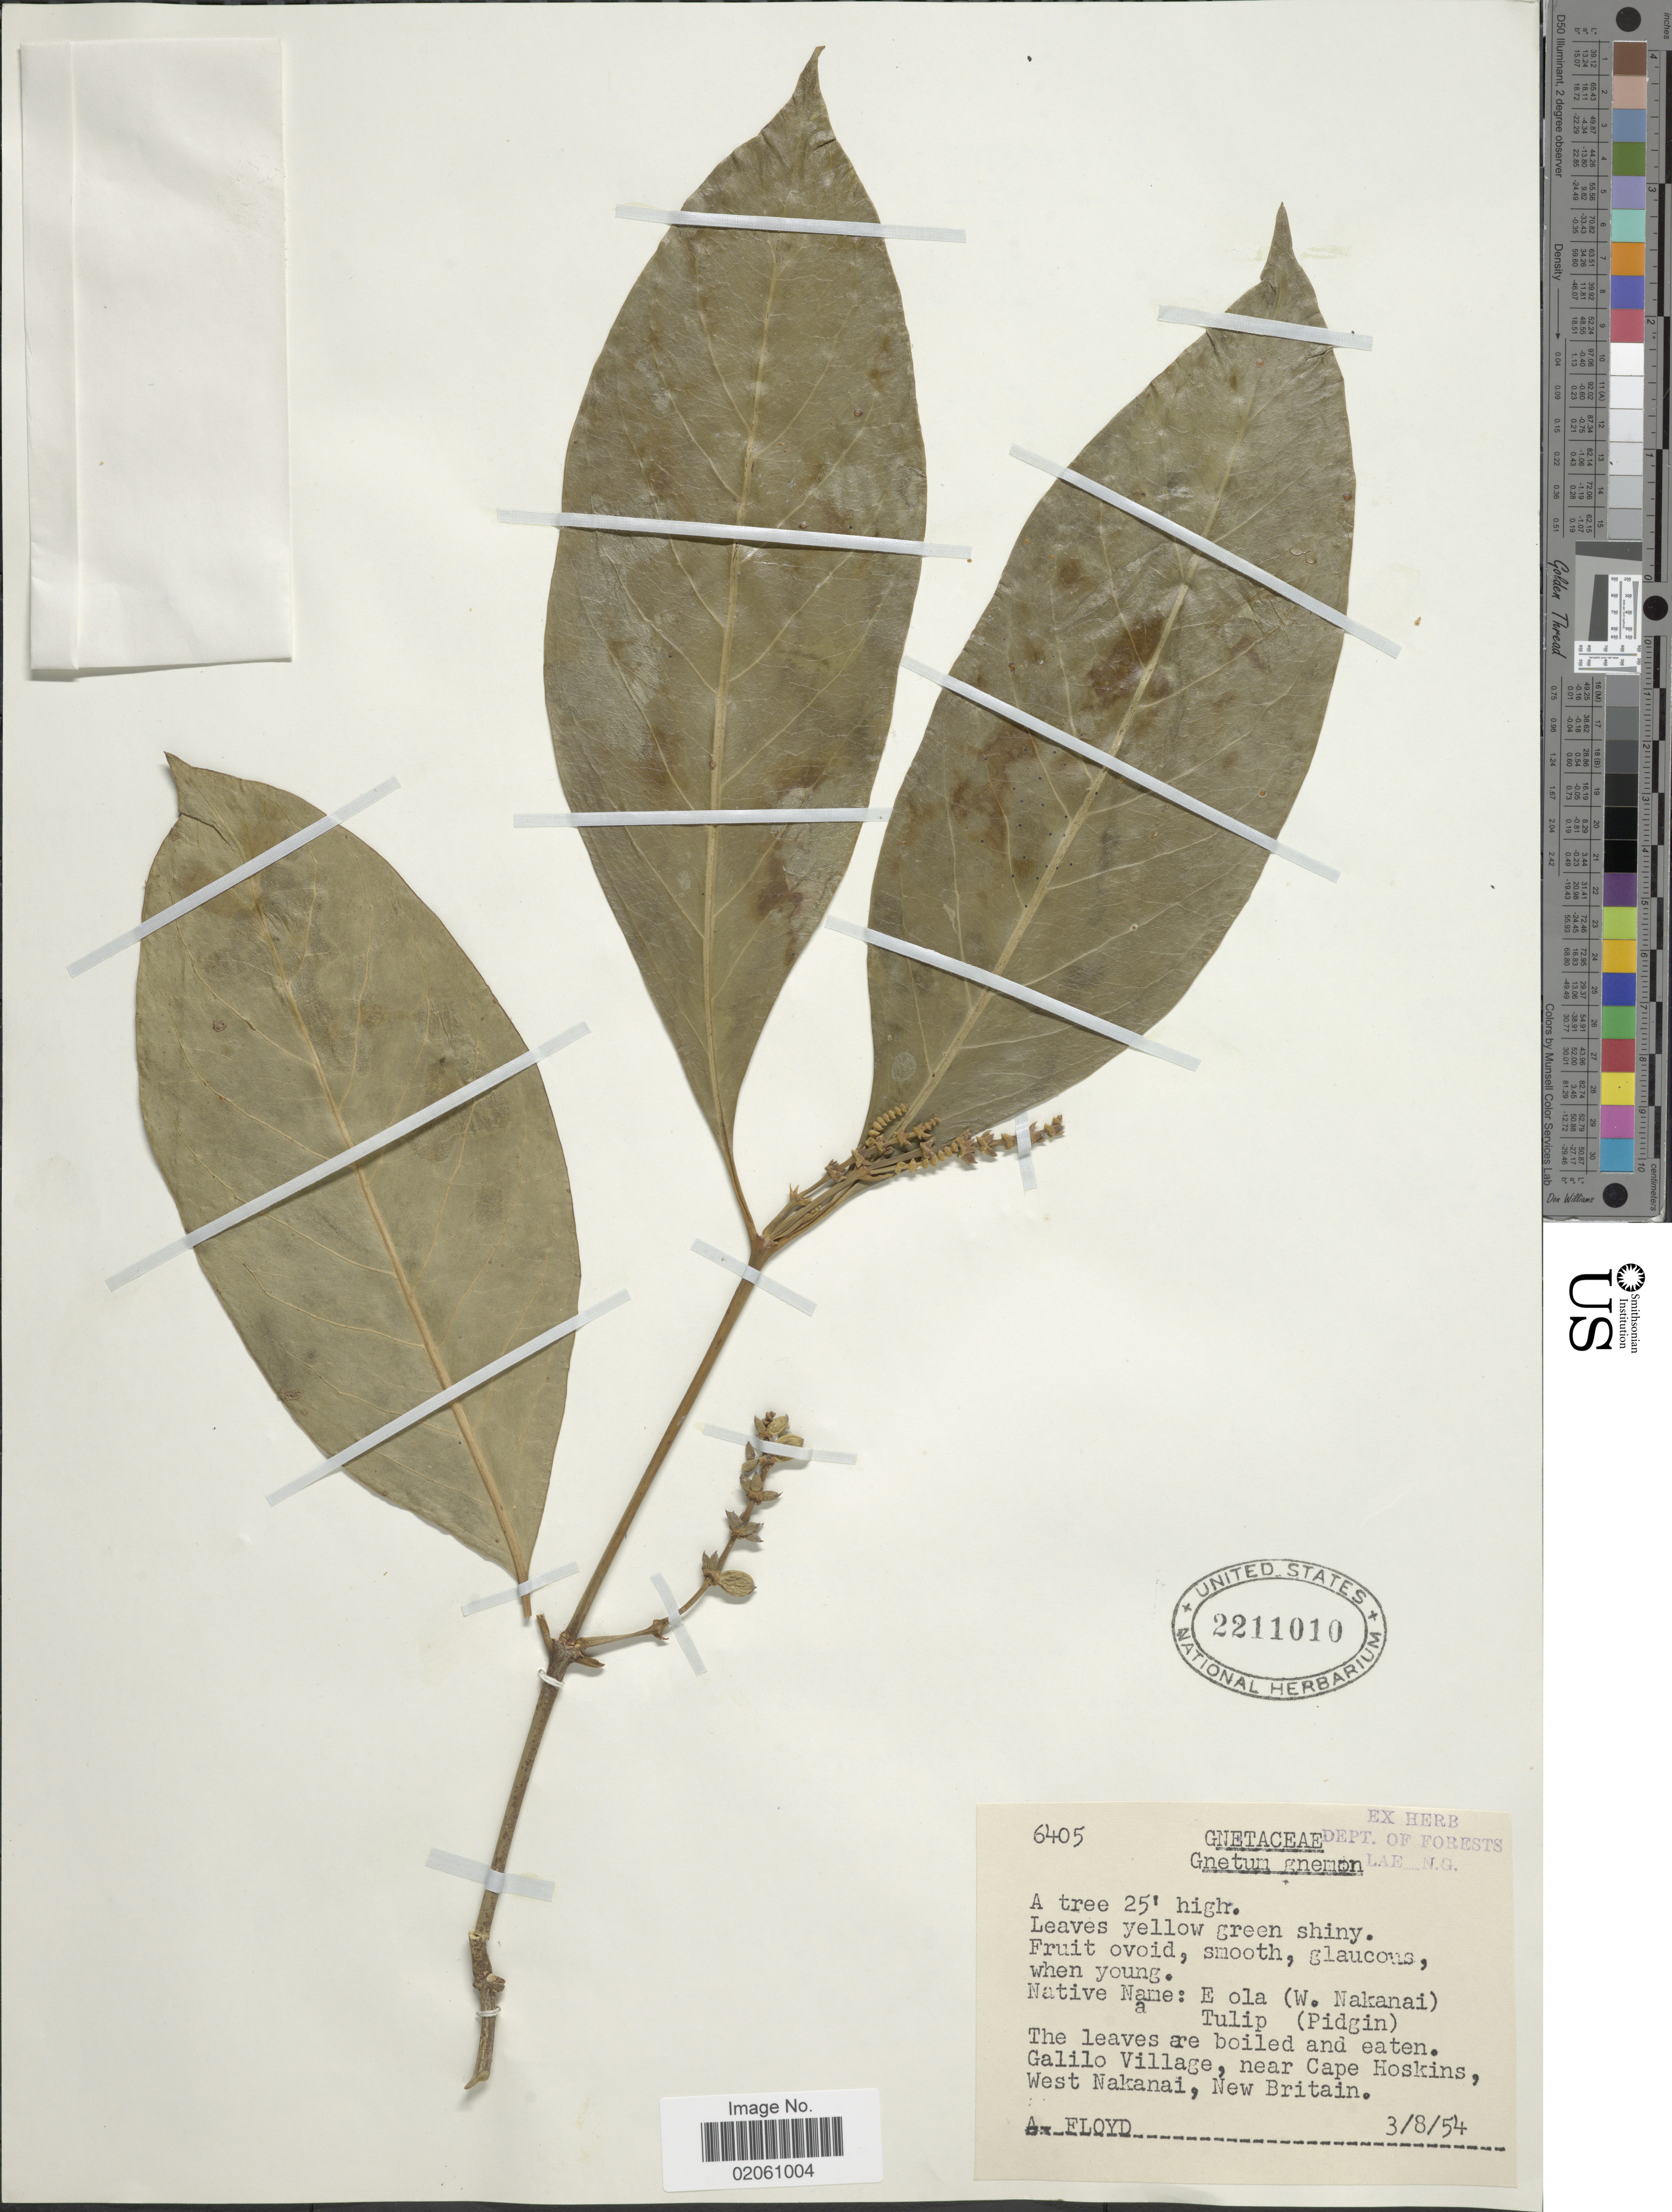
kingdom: Plantae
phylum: Tracheophyta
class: Gnetopsida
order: Gnetales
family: Gnetaceae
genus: Gnetum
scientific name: Gnetum gnemon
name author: L.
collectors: A. Floyd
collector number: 6405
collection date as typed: Transcribed d/m/y: 3/8/54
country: Papua New Guinea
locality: Galilo Village, near Cape Hoskins, West Nakanai, New Britain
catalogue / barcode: US 2211010